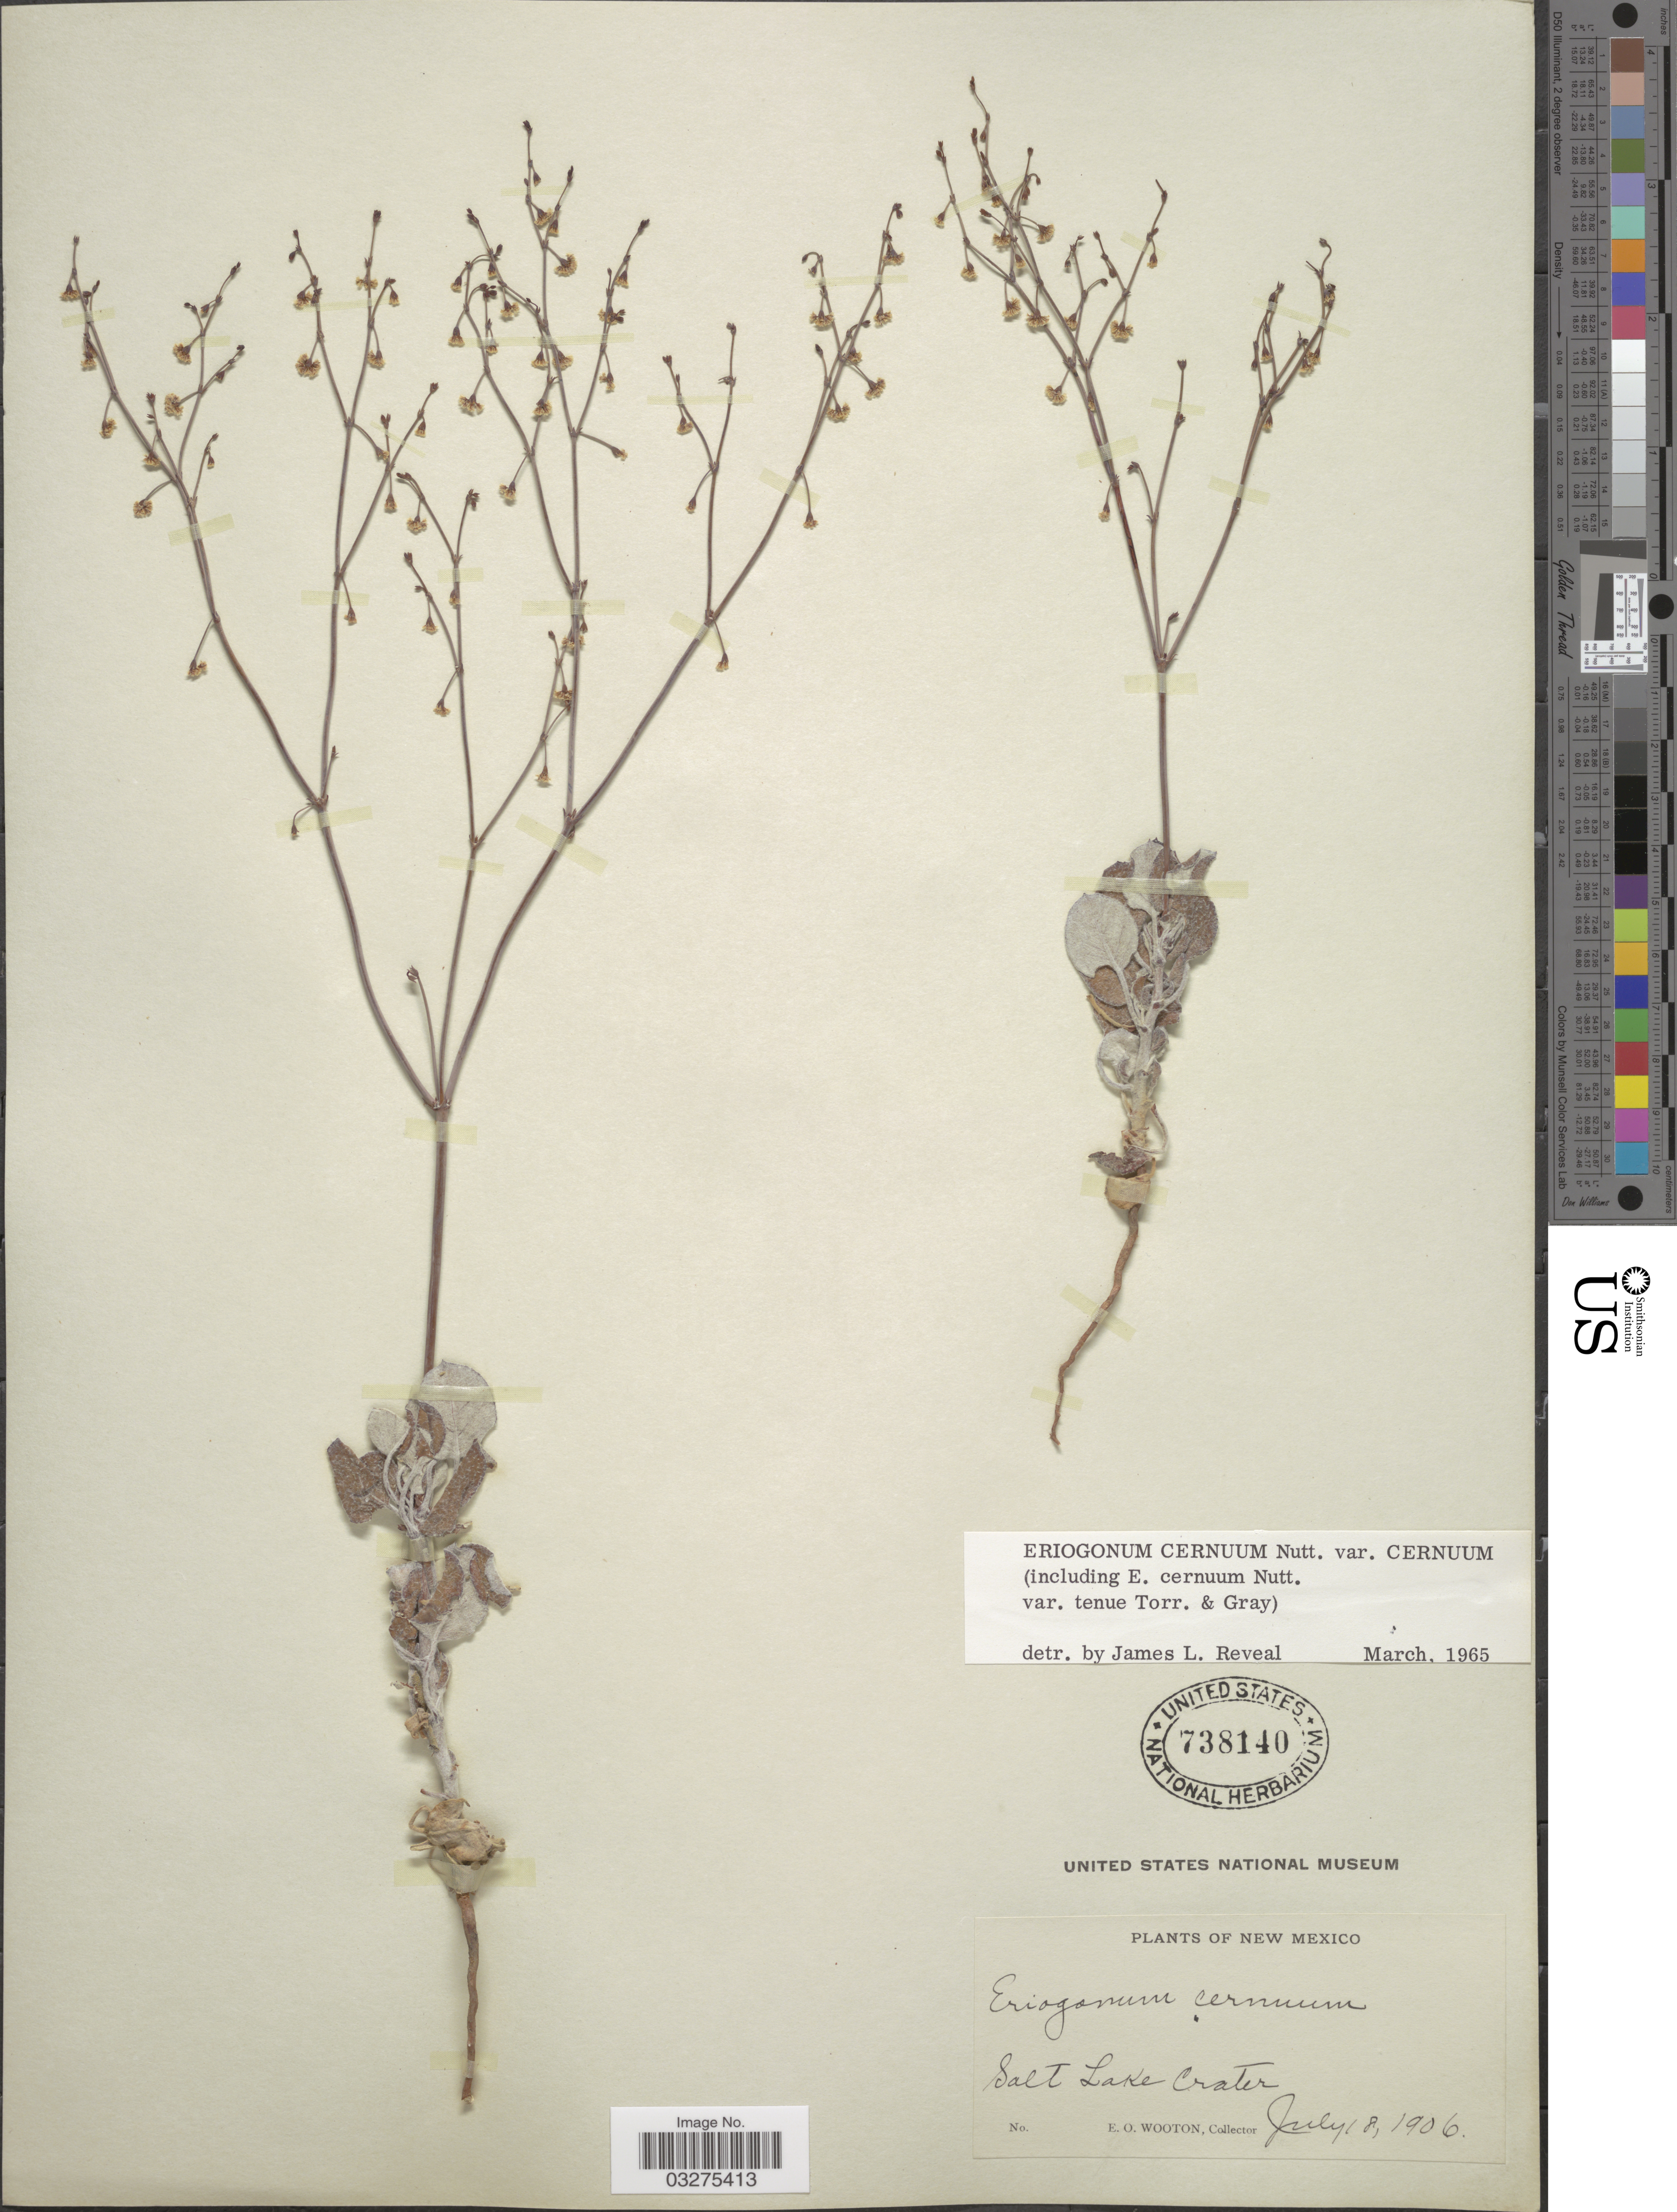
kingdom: Plantae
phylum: Tracheophyta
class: Magnoliopsida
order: Caryophyllales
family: Polygonaceae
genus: Eriogonum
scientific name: Eriogonum cernuum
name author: Nutt.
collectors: E. O. Wooton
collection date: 1906-07-18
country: United States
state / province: New Mexico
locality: Salt Lake Crater.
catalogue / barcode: US 738140